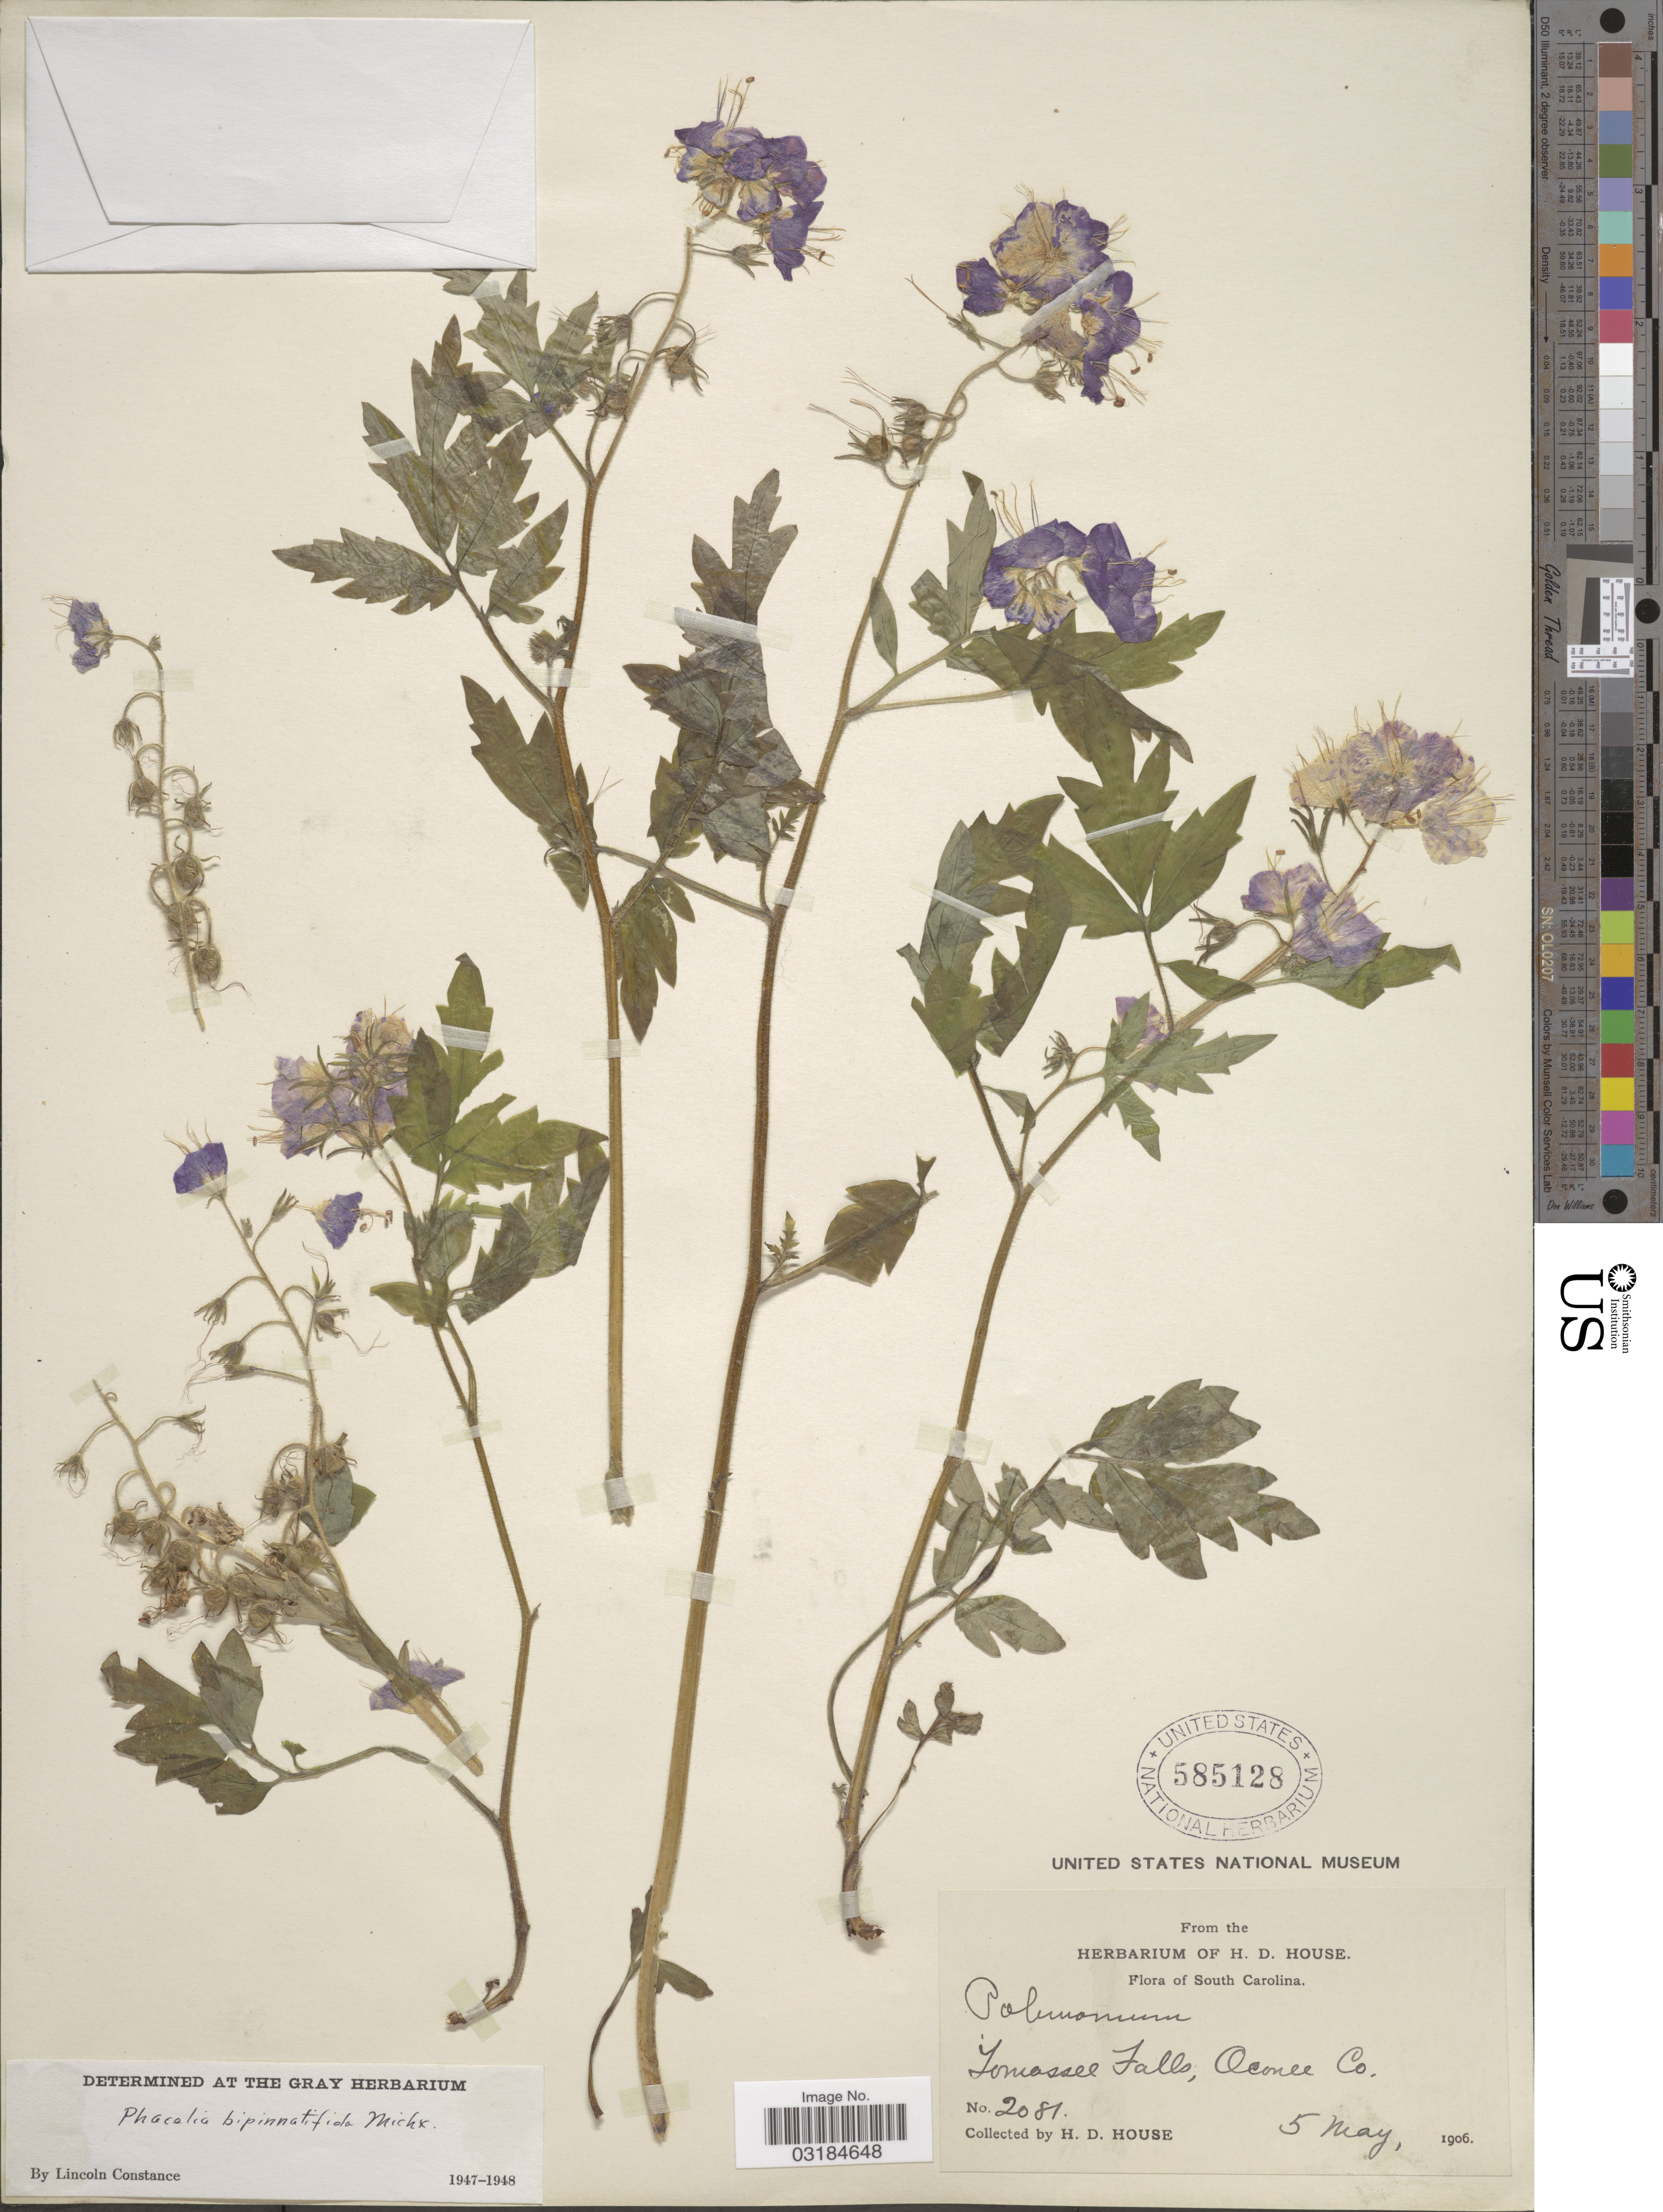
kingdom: Plantae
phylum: Tracheophyta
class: Magnoliopsida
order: Boraginales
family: Hydrophyllaceae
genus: Phacelia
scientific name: Phacelia bipinnatifida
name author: (Atwood) Michx.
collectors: H. D. House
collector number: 2081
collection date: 1906-05-05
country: United States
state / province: South Carolina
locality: Tamassee Falls, Oconee Co.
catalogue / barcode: US 585128